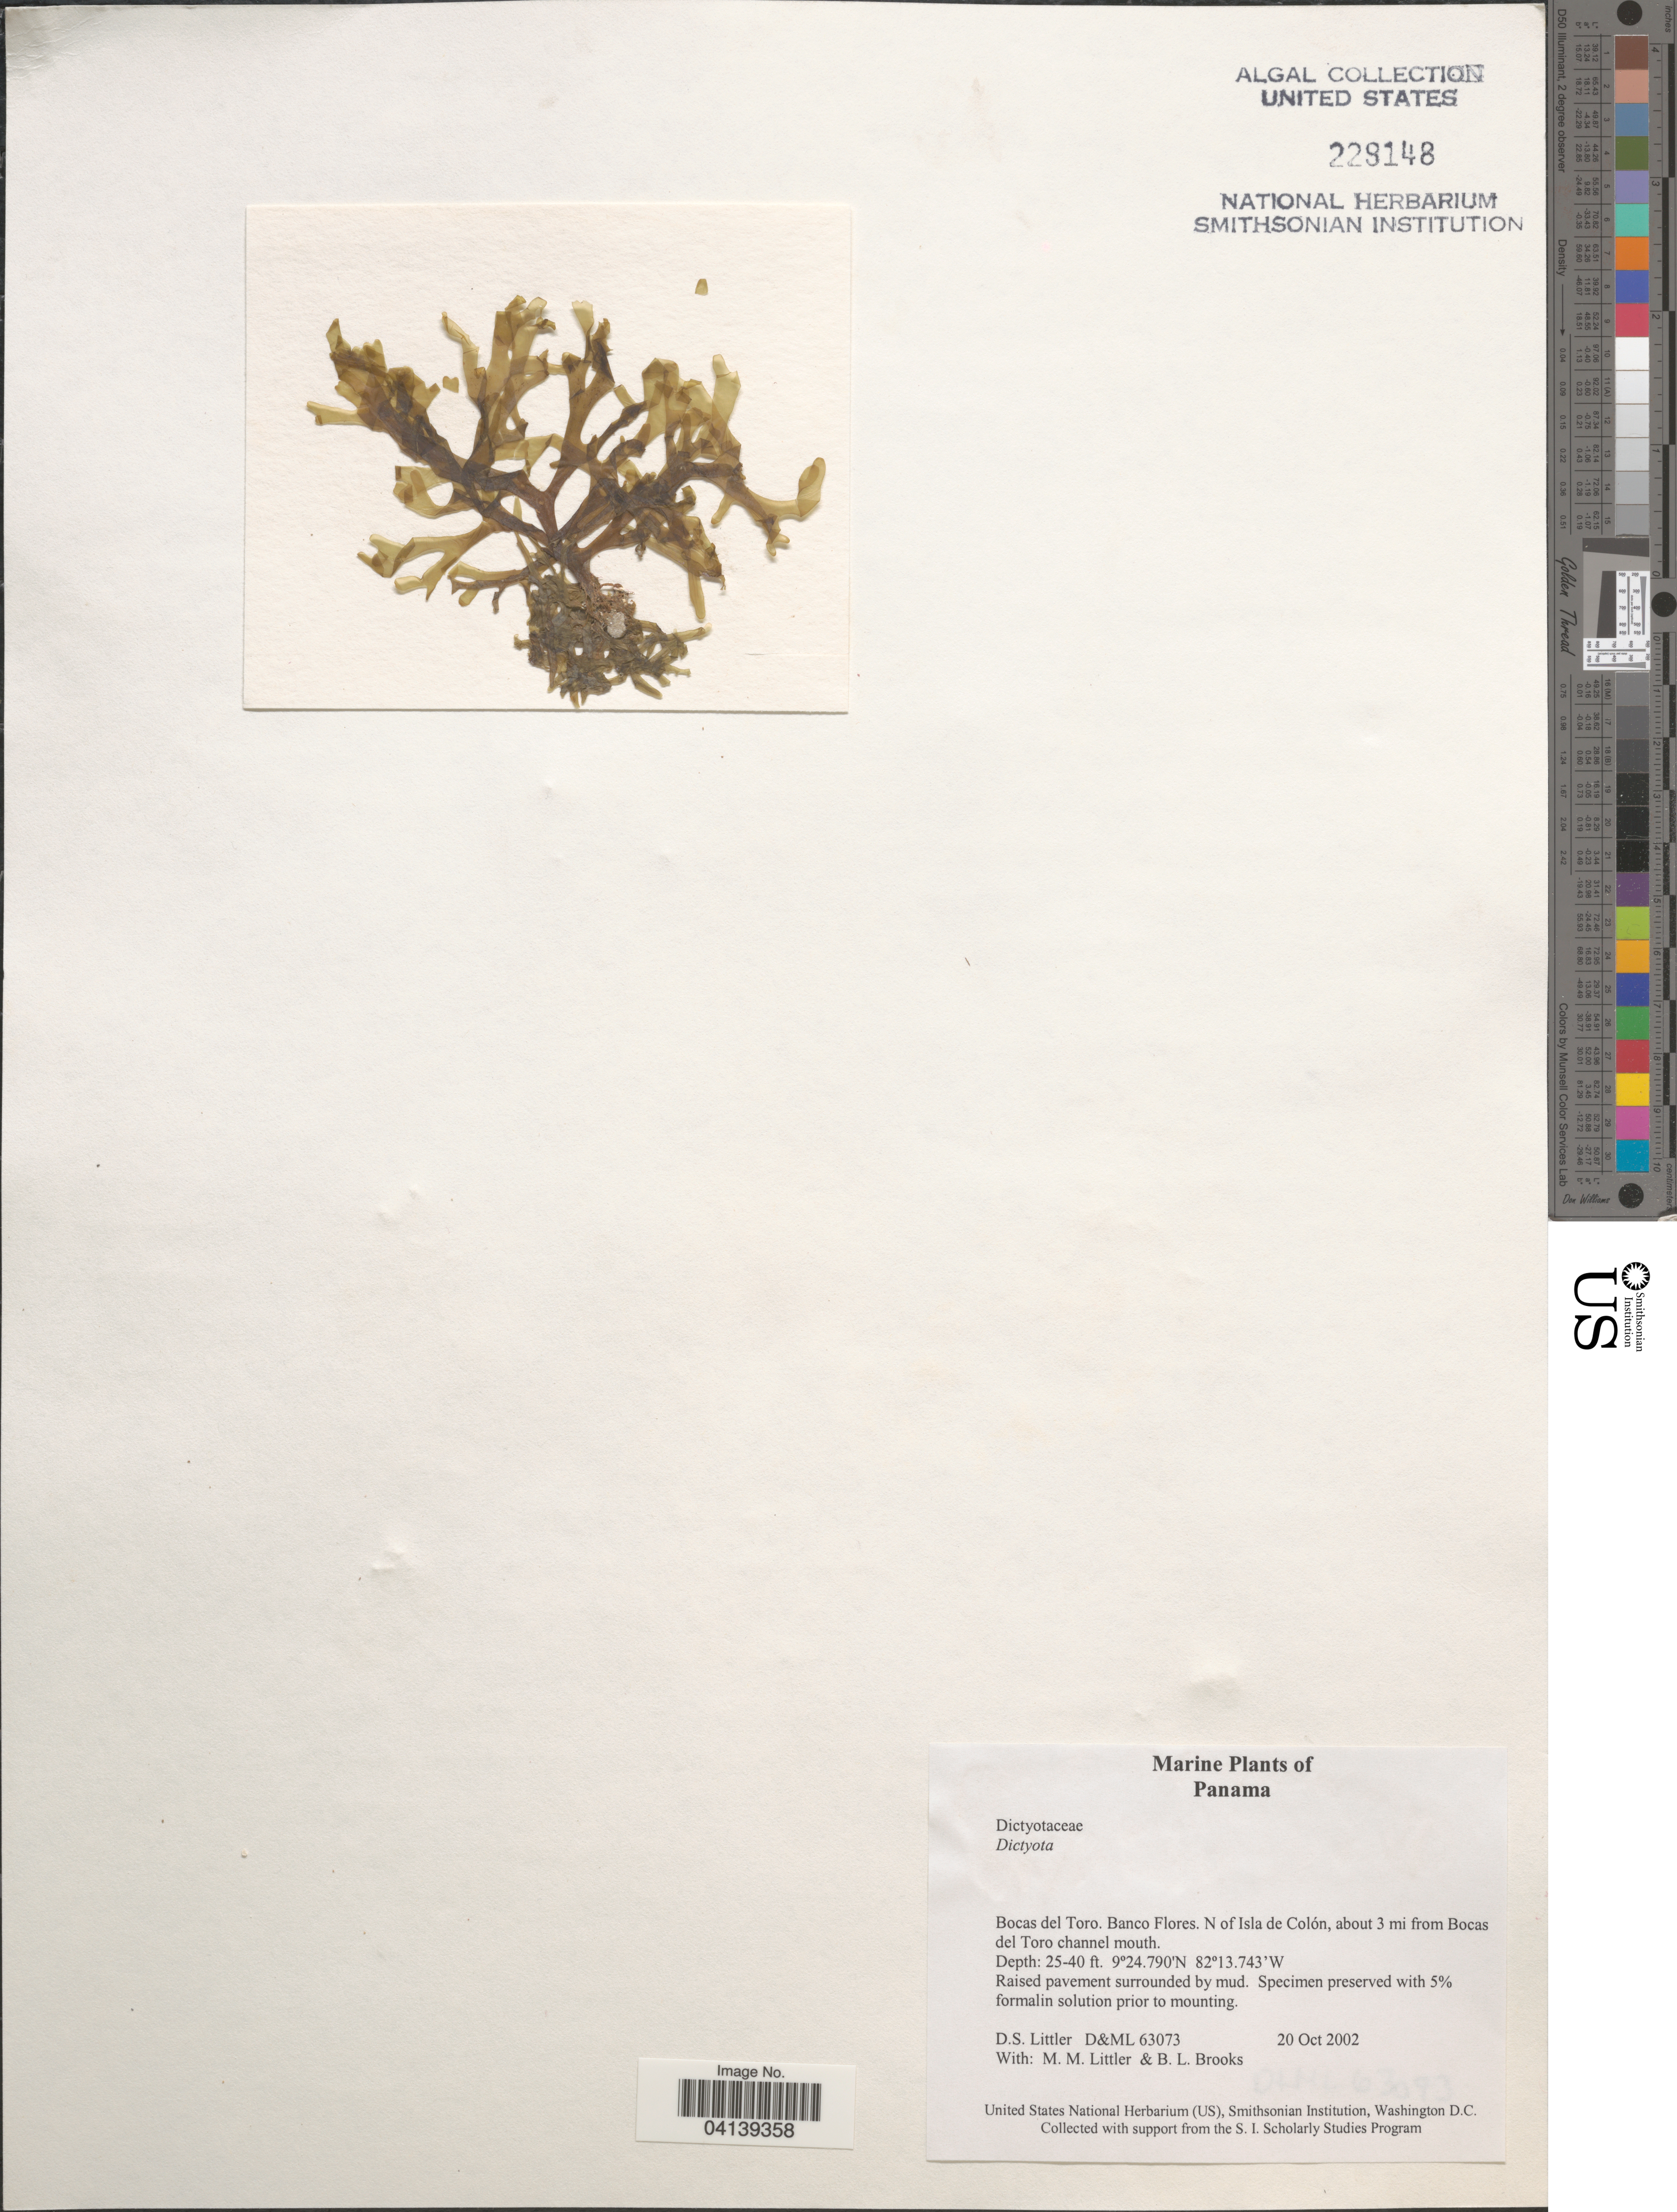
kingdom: Chromista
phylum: Ochrophyta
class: Phaeophyceae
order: Dictyotales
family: Dictyotaceae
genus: Dictyota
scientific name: Dictyota sp.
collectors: D. S. Littler & B. Brooks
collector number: D&ML63073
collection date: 2002-10-20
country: Panama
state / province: Bocas del Toro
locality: Banco Flores. N of Isla de Colón, about 3 mi from Bocas del Toro channel mouth.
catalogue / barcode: US 229148